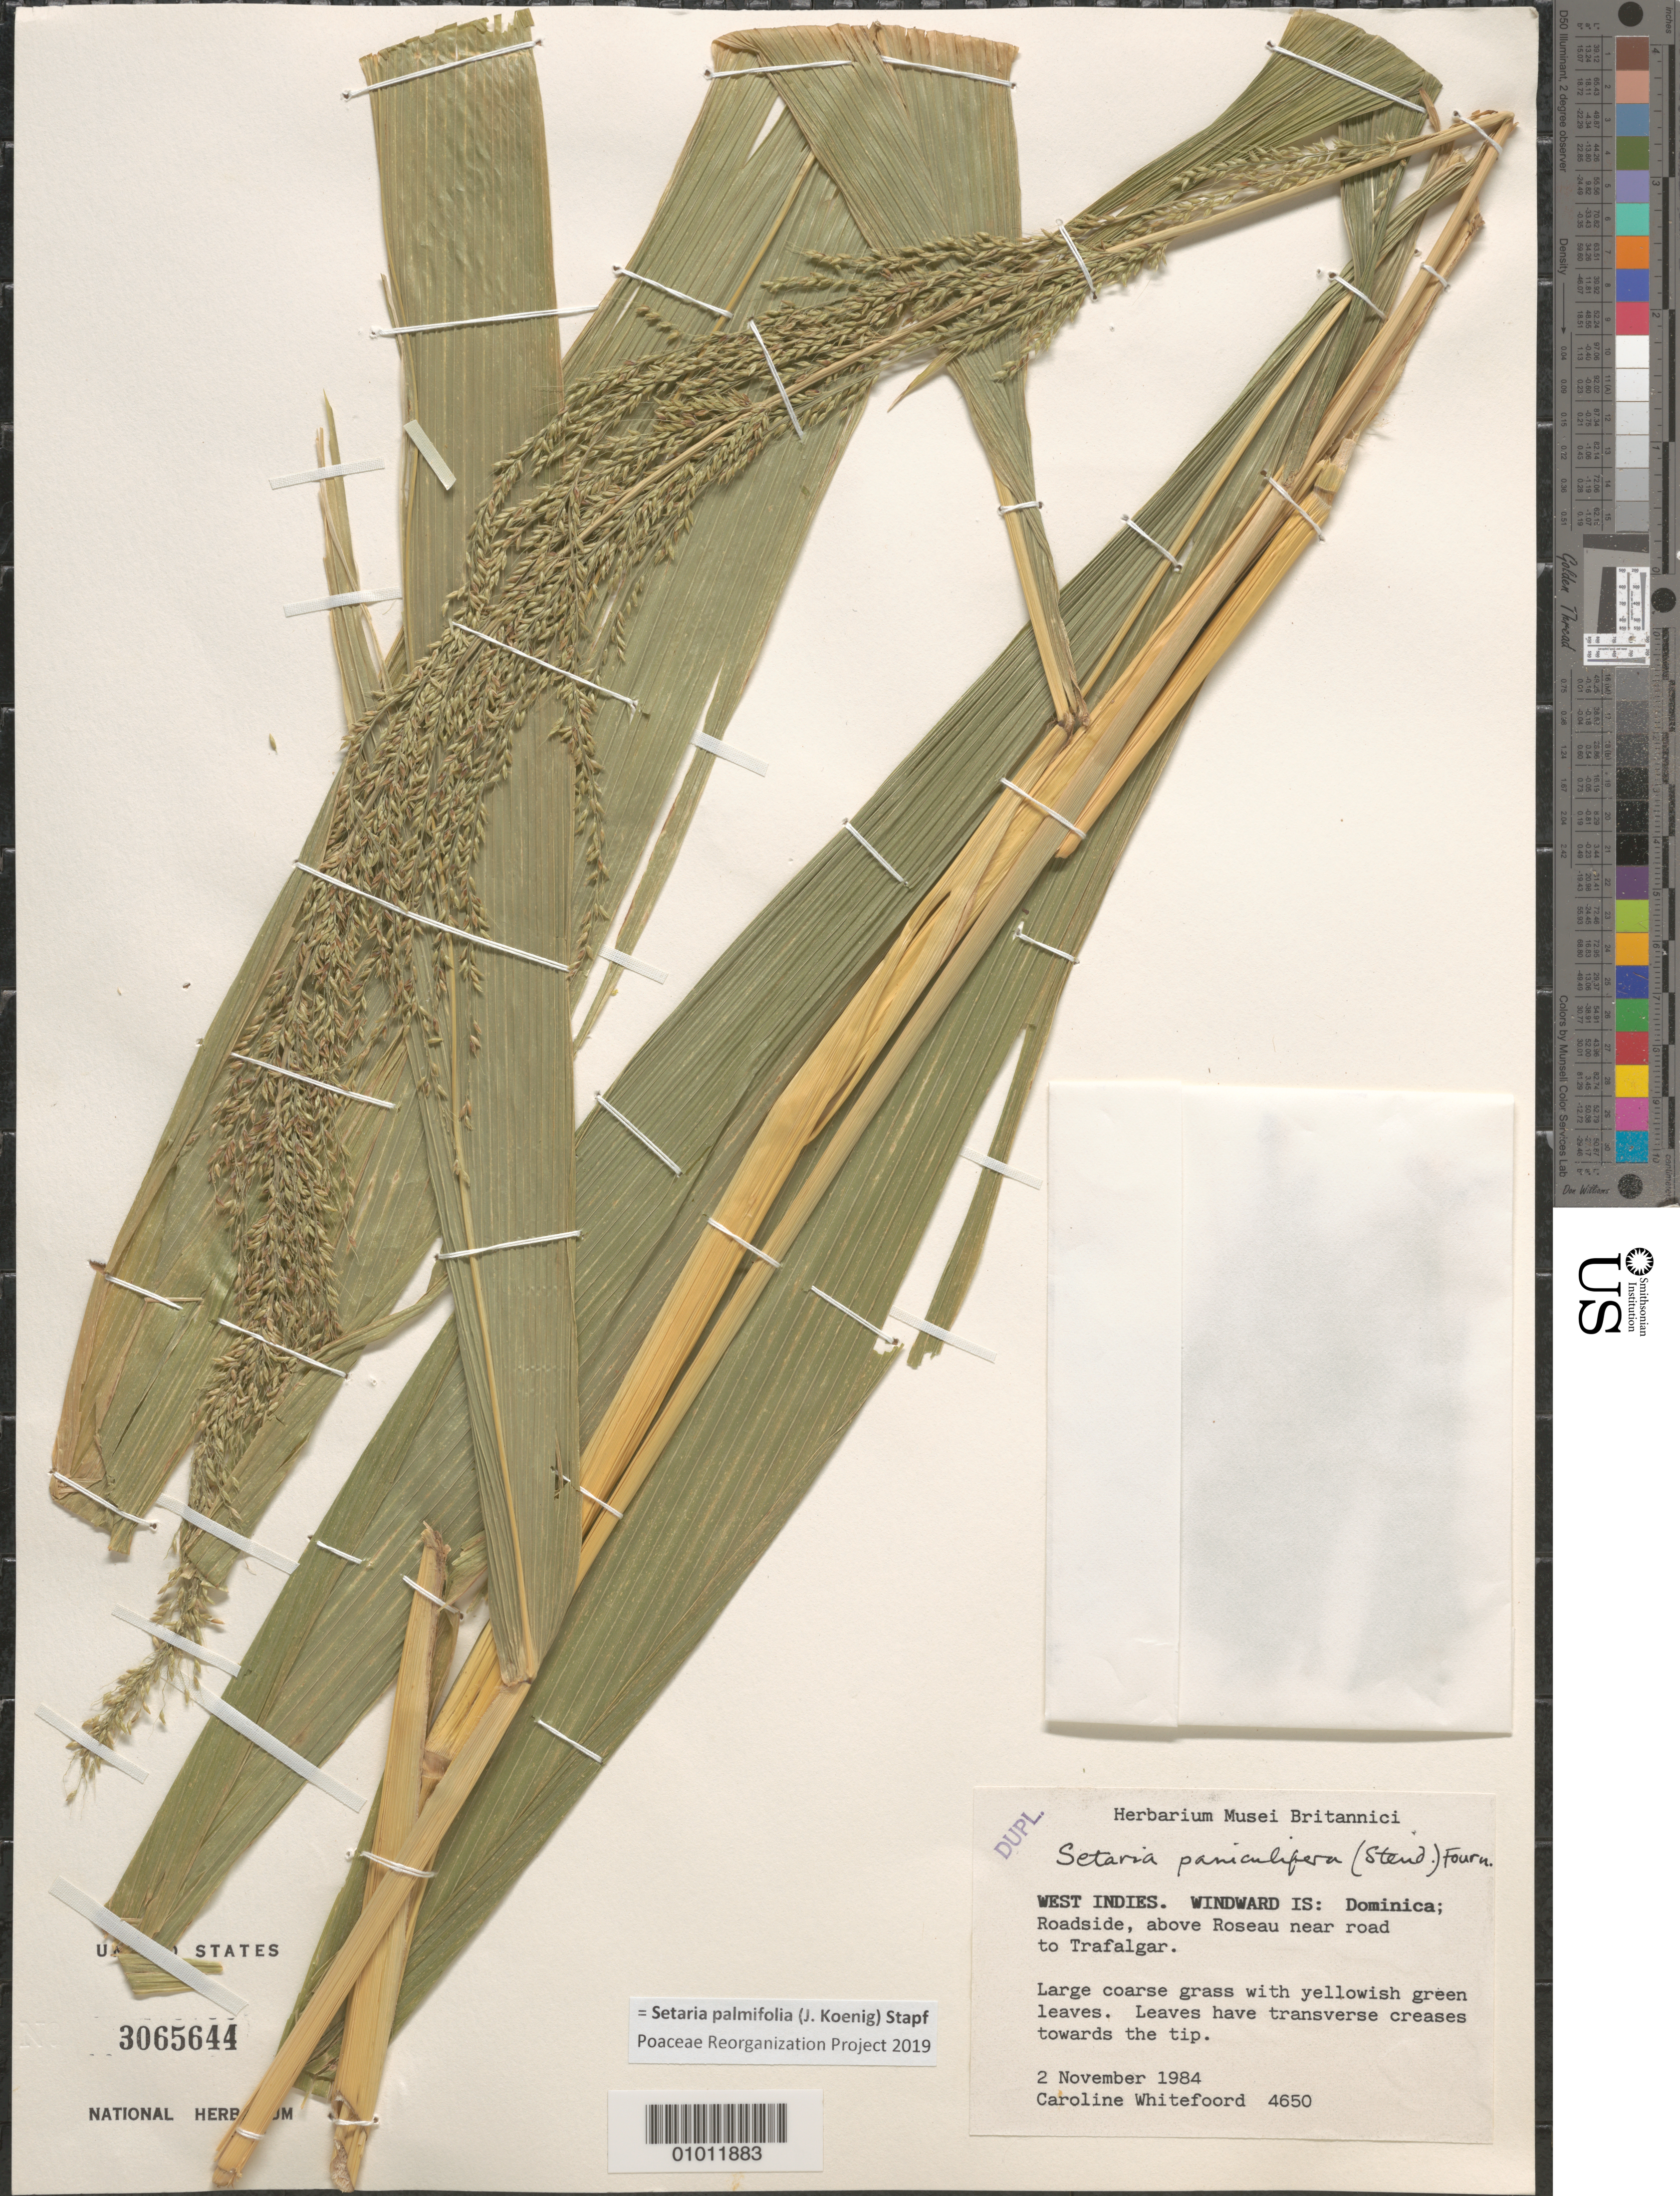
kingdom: Plantae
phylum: Tracheophyta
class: Liliopsida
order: Poales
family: Poaceae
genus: Setaria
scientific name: Setaria palmifolia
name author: (J. Koenig) Stapf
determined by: Poaceae Reorganization Project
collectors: C. Whitefoord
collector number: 4650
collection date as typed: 02 Nov 1984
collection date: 1984-11-02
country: Dominica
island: Dominica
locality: Windward Is., roadside above Roseau near road to Trafalgar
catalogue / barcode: US 3065644